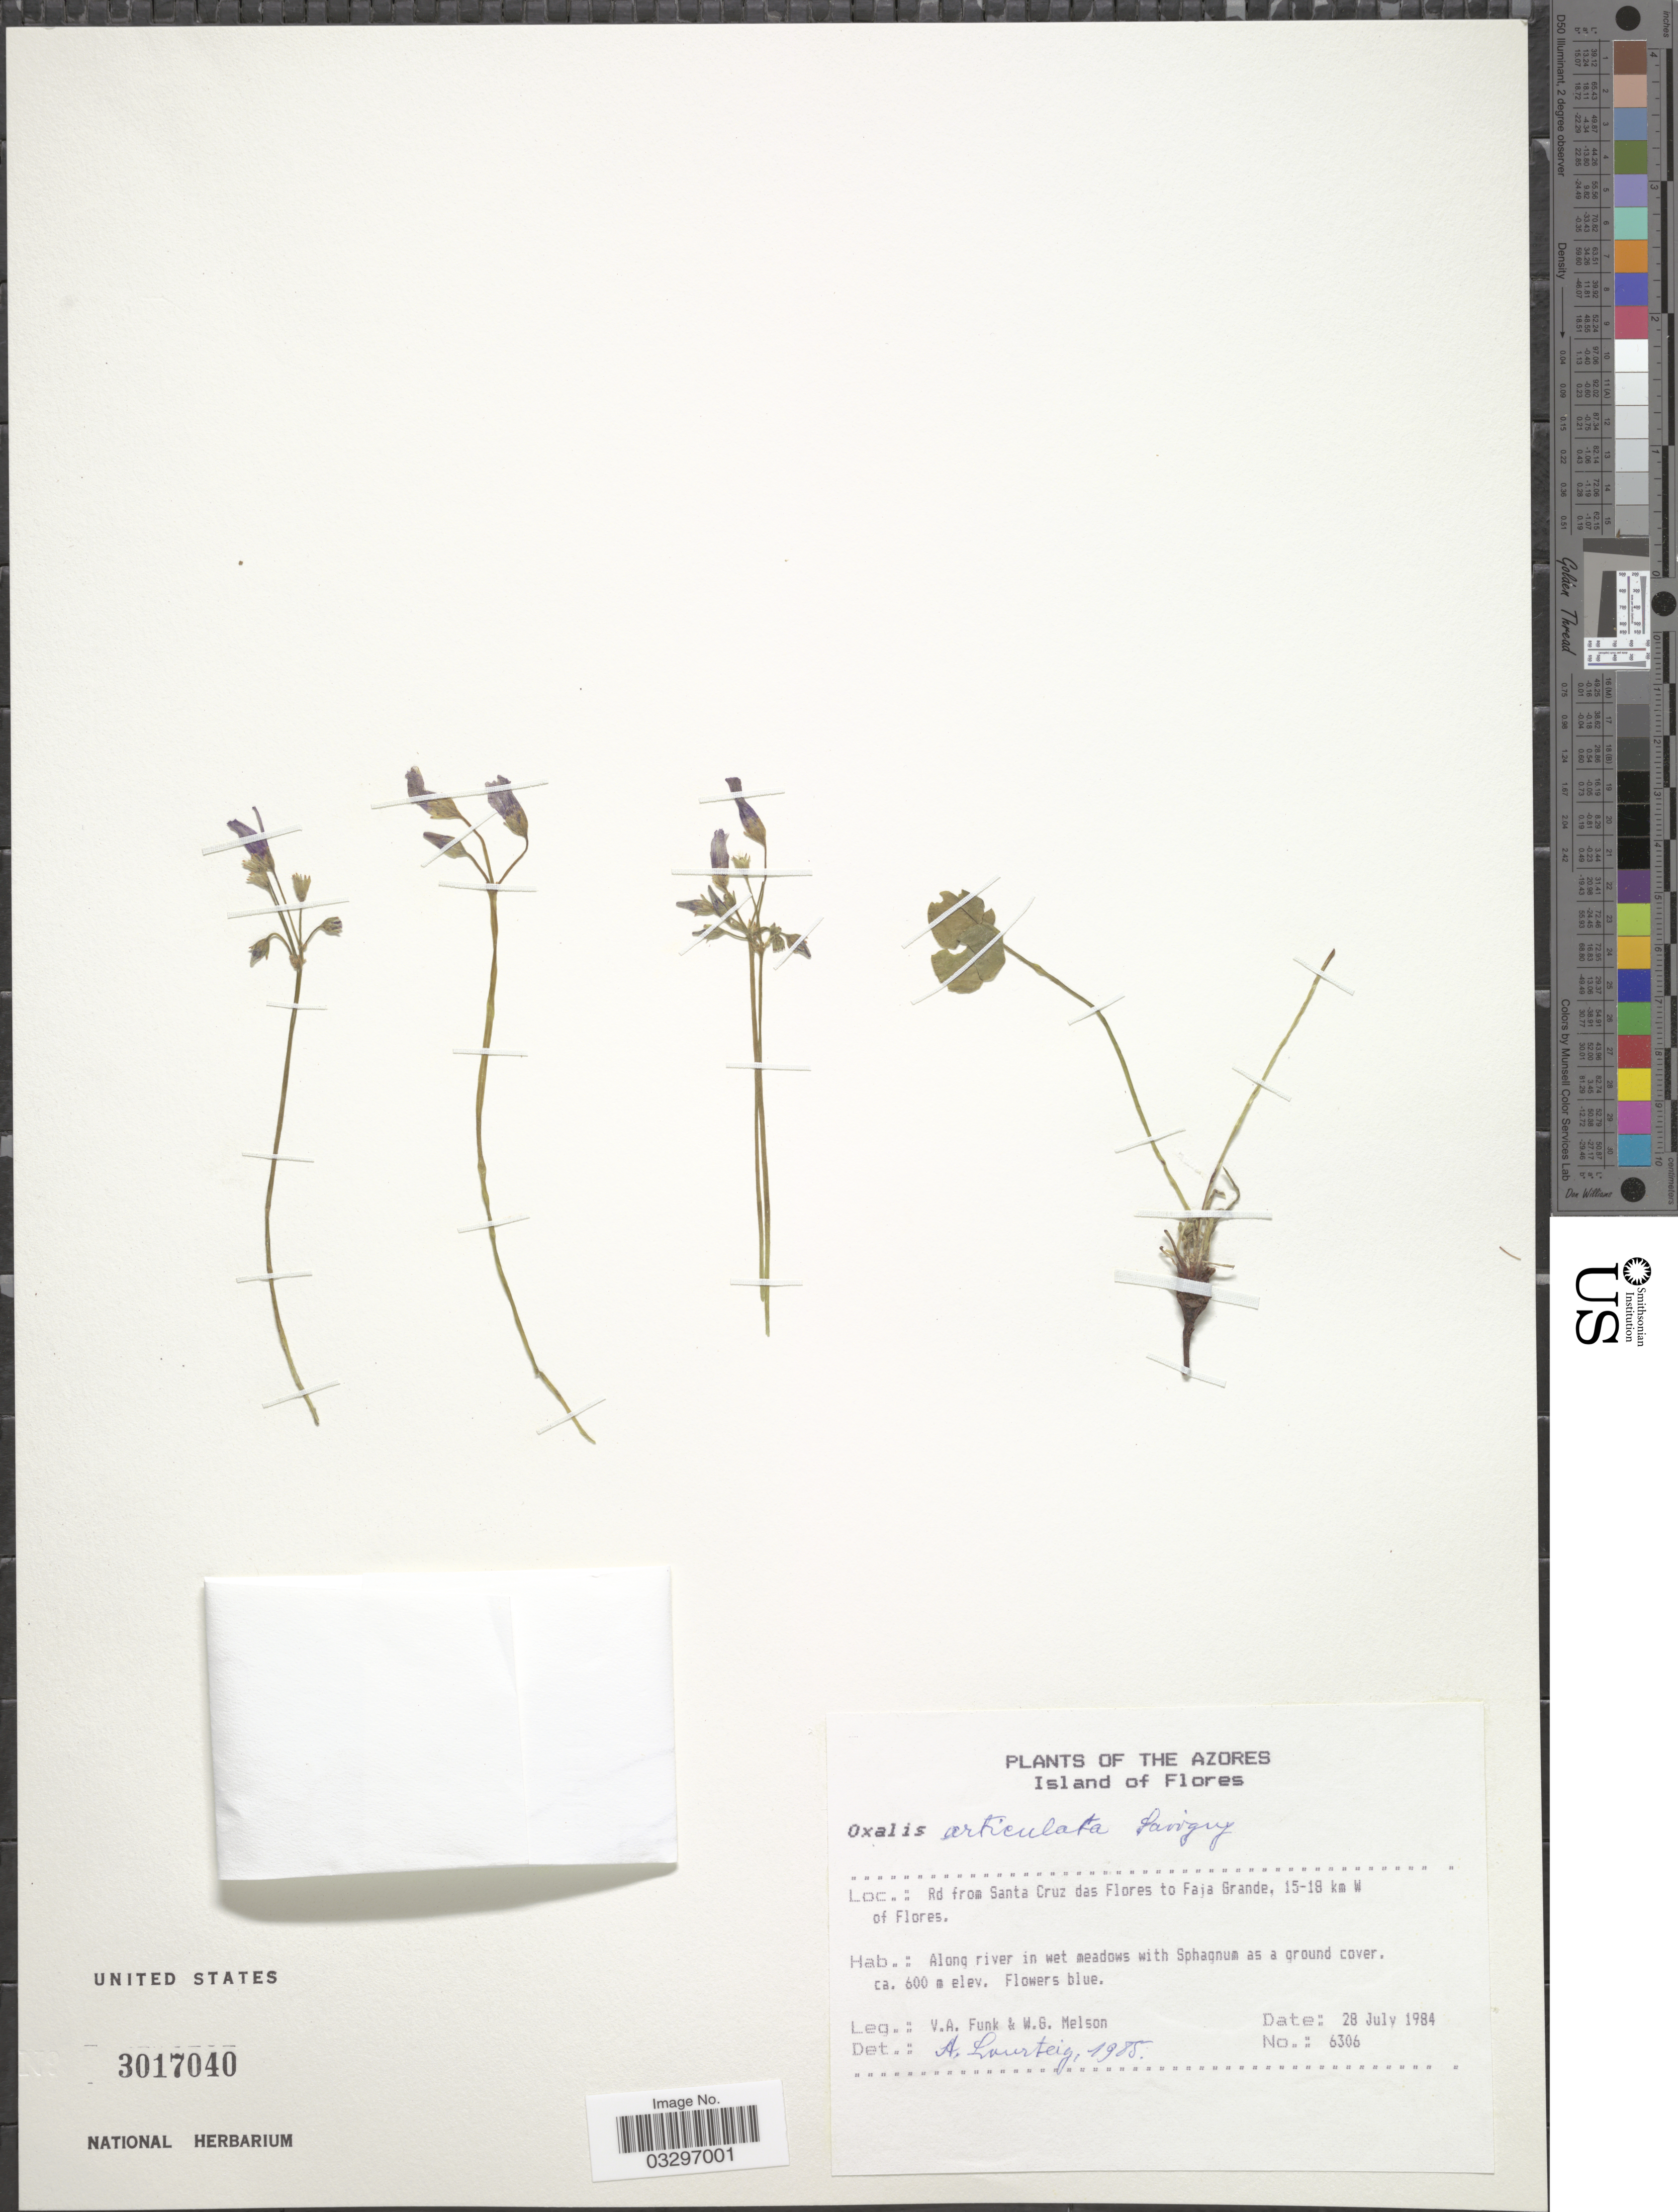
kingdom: Plantae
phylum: Tracheophyta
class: Magnoliopsida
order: Oxalidales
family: Oxalidaceae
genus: Oxalis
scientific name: Oxalis articulata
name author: Savigny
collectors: V. Funk & W. Melson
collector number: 6306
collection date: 1984-07-28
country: Portugal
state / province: Azores (Aut. Reg.)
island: Flores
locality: Island of Flores, Rd from Santa Cruz das Flores to Faja Grande, 15-18 km W Flores.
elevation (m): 600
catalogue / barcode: US 3017040